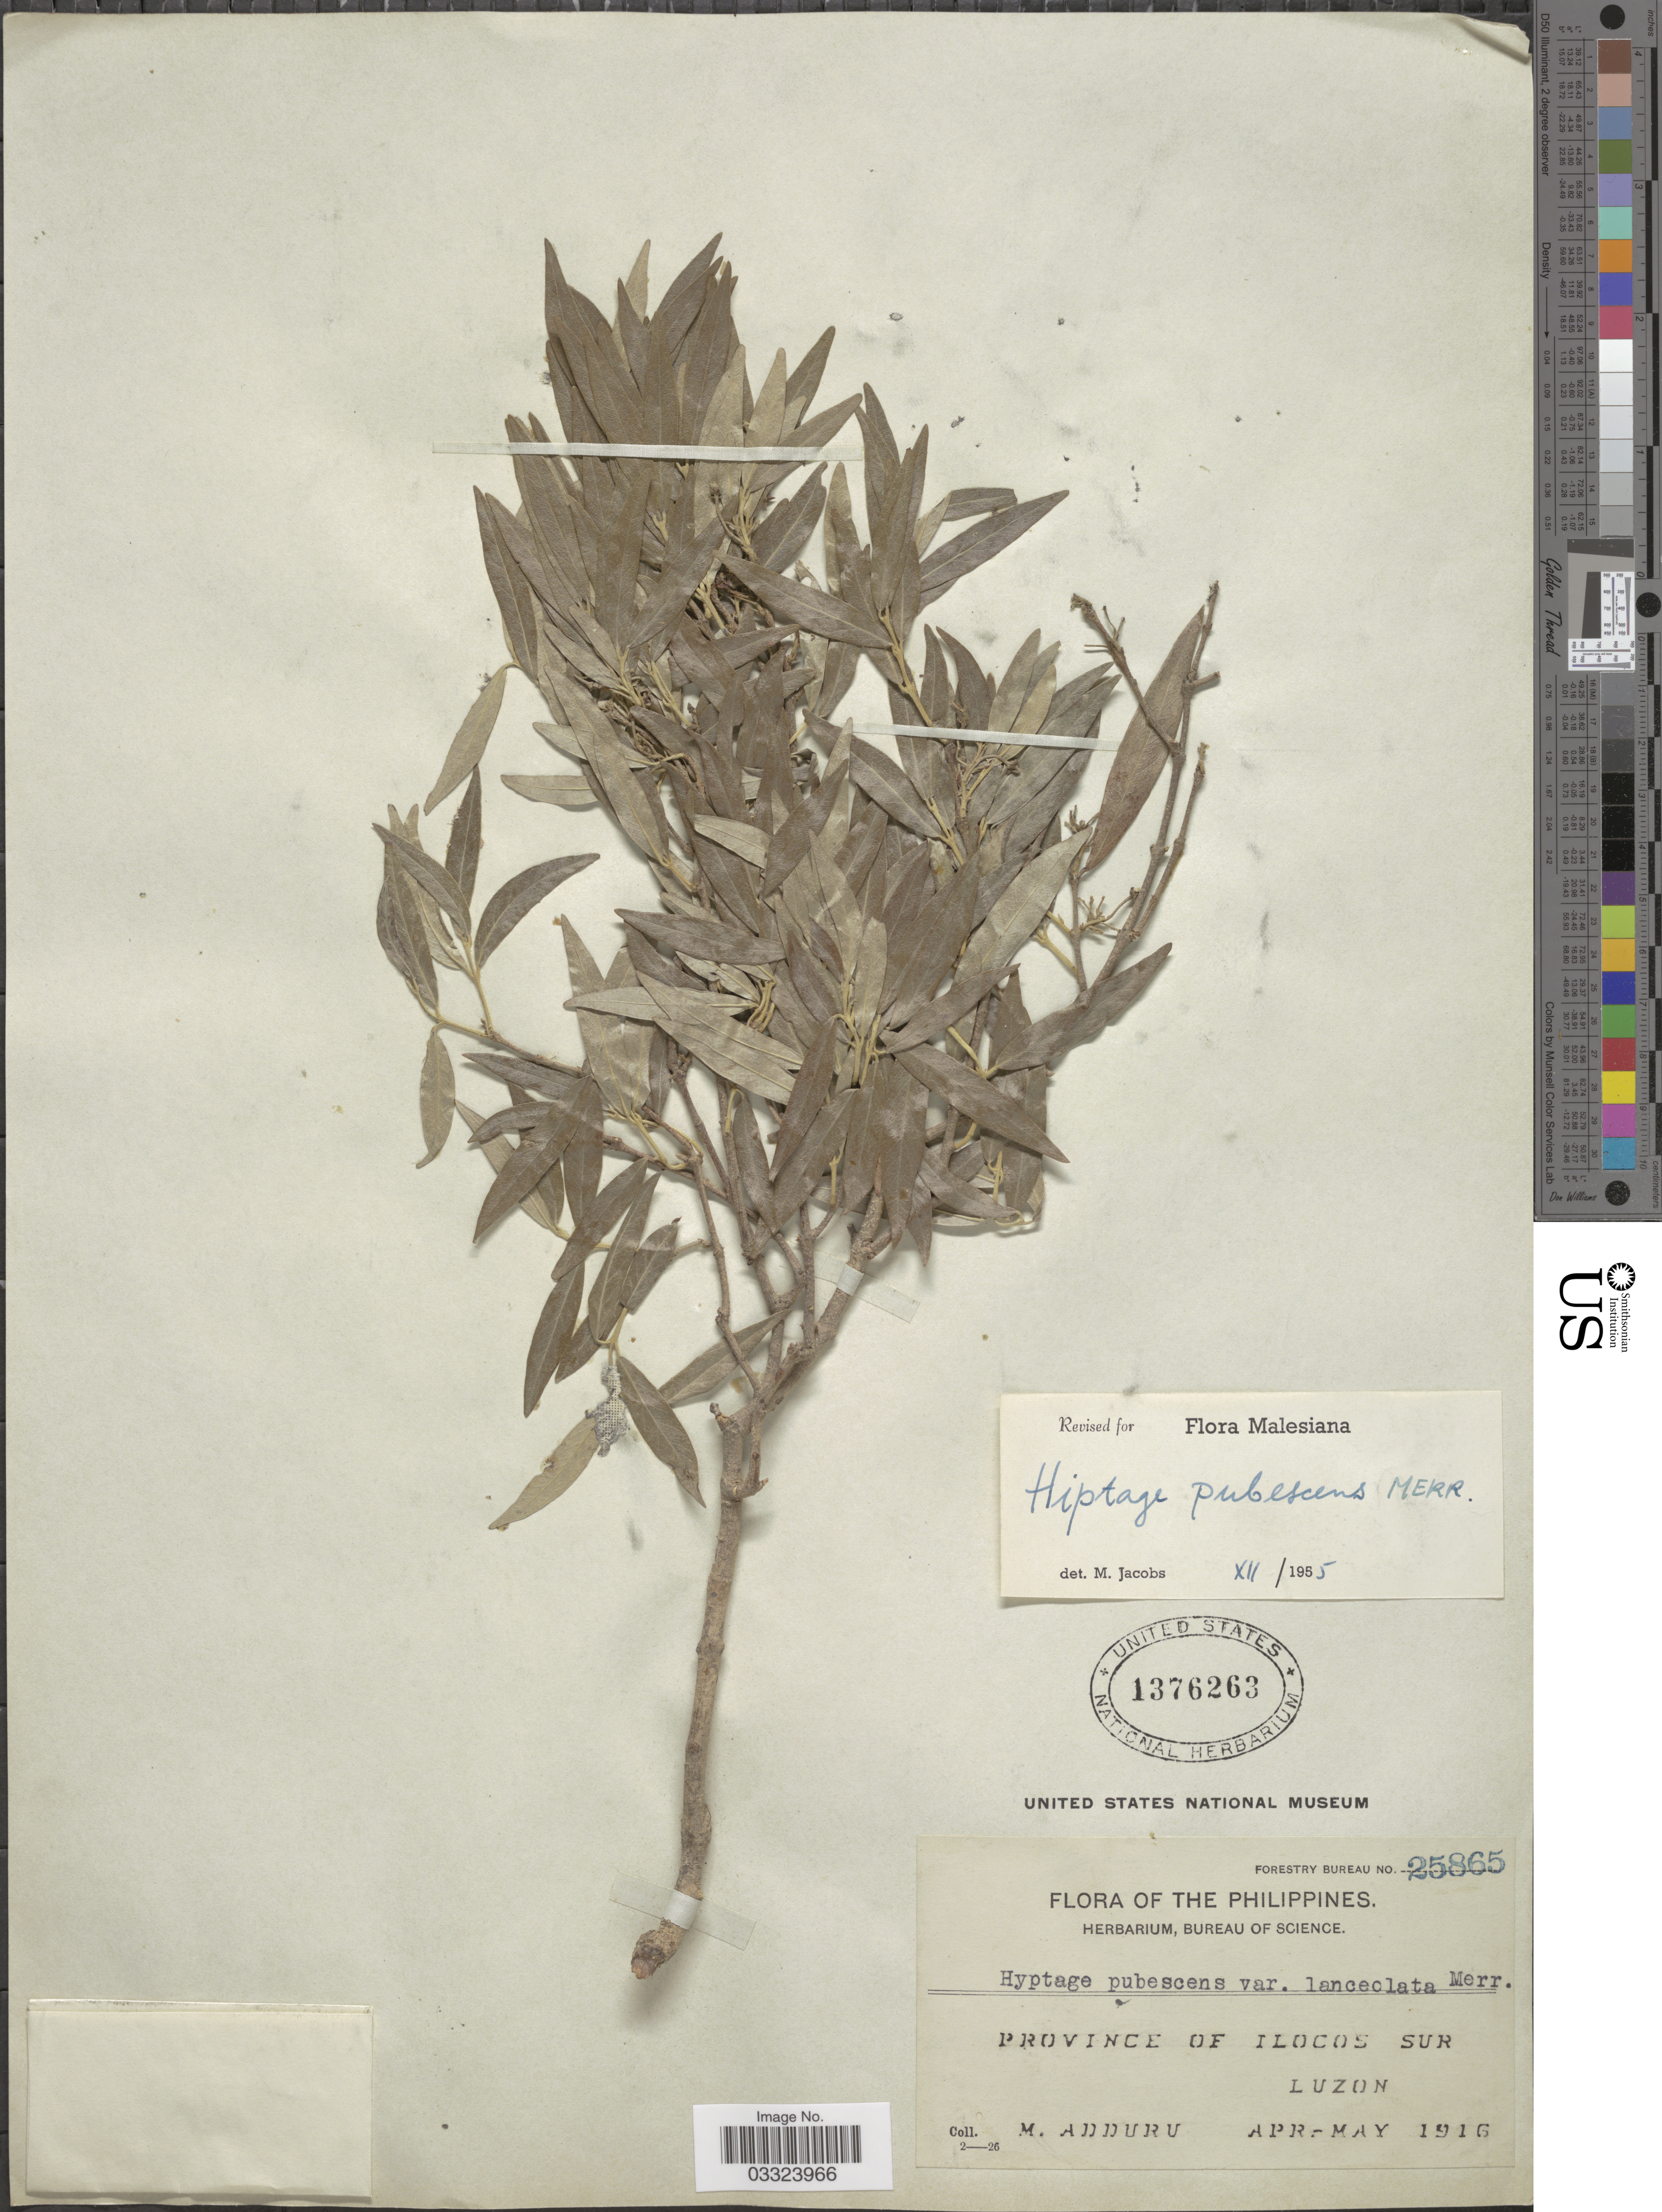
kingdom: Plantae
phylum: Tracheophyta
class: Magnoliopsida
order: Malpighiales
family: Malpighiaceae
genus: Hiptage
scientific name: Hiptage pubescens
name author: Merr.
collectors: M. Adduru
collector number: Forestry Bureau 25865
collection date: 1916-04/1916-05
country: Philippines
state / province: Ilocos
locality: Province of Ilocos Sur, Luzon.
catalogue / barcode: US 1376263